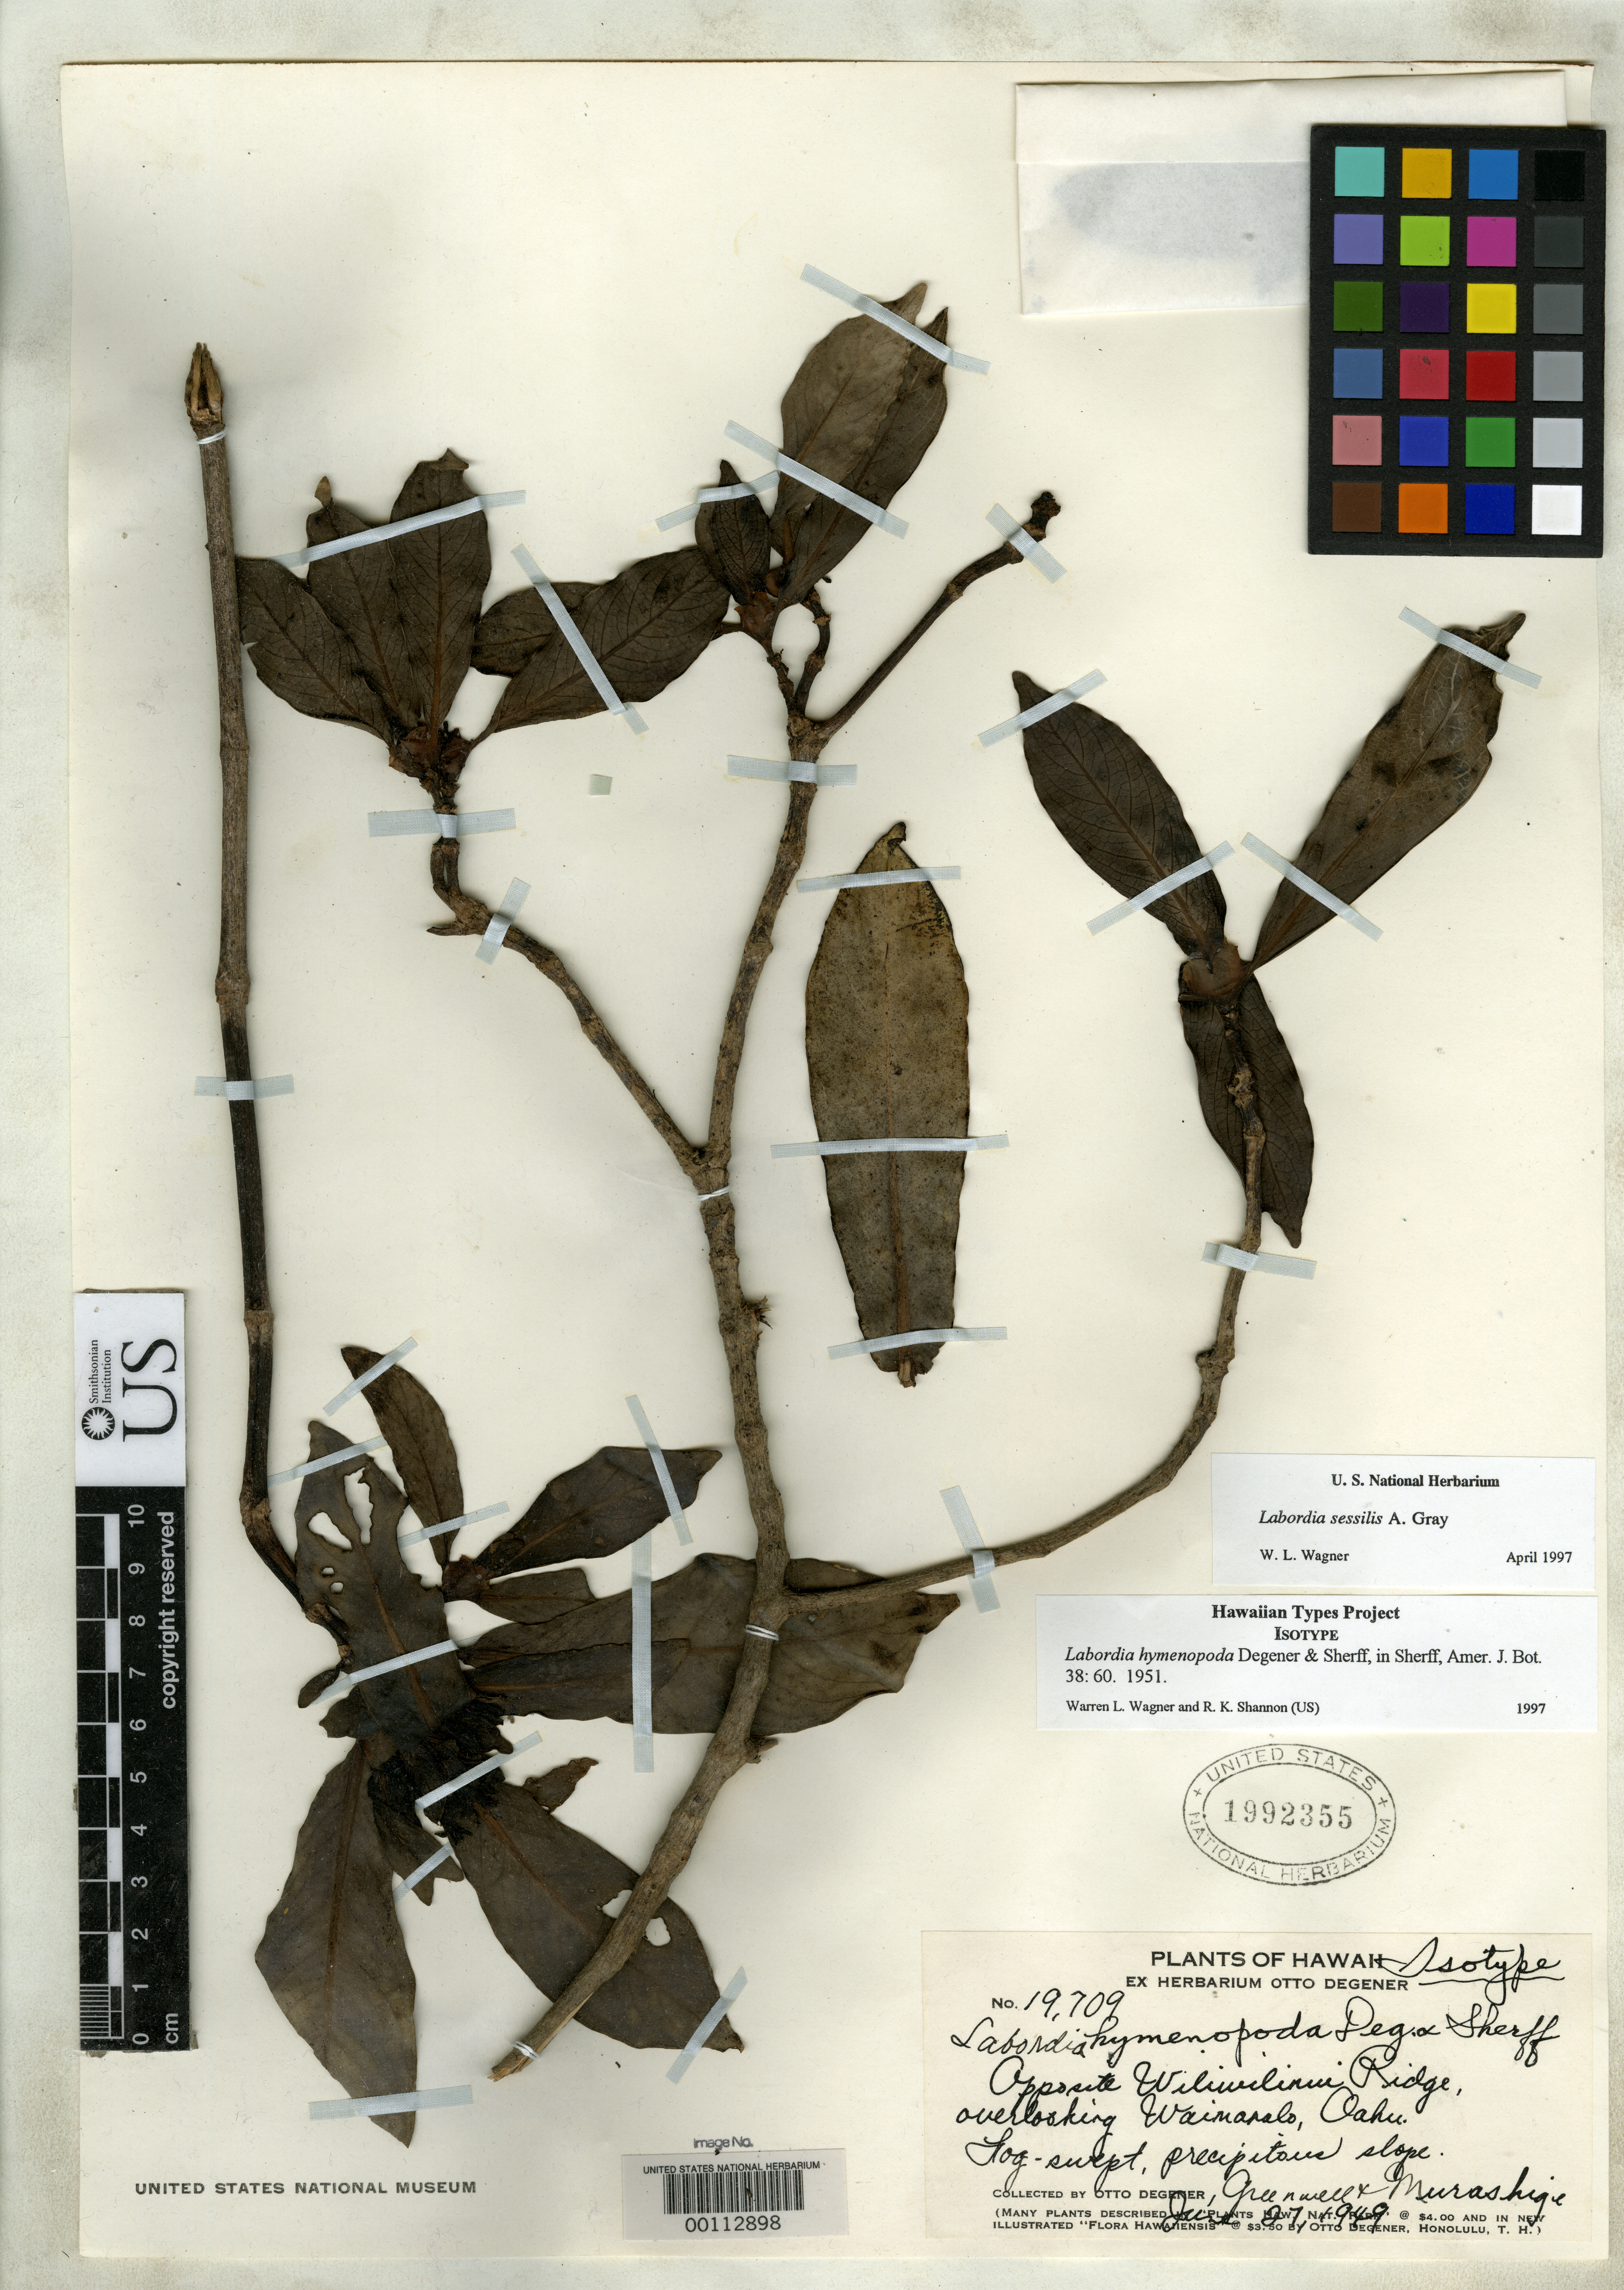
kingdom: Plantae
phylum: Tracheophyta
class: Magnoliopsida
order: Gentianales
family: Loganiaceae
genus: Labordia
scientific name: Labordia hymenopoda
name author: O. Deg. & Sherff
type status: Isotype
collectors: O. Degener, R. Greenwell & -. Murashige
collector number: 19709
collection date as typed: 27 Jun 1949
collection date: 1949-06-27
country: United States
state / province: Hawaii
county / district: Honolulu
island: Oahu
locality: Opposite Wiliwlinui Ridge, overlooking Wainaralo.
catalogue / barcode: US 1992355